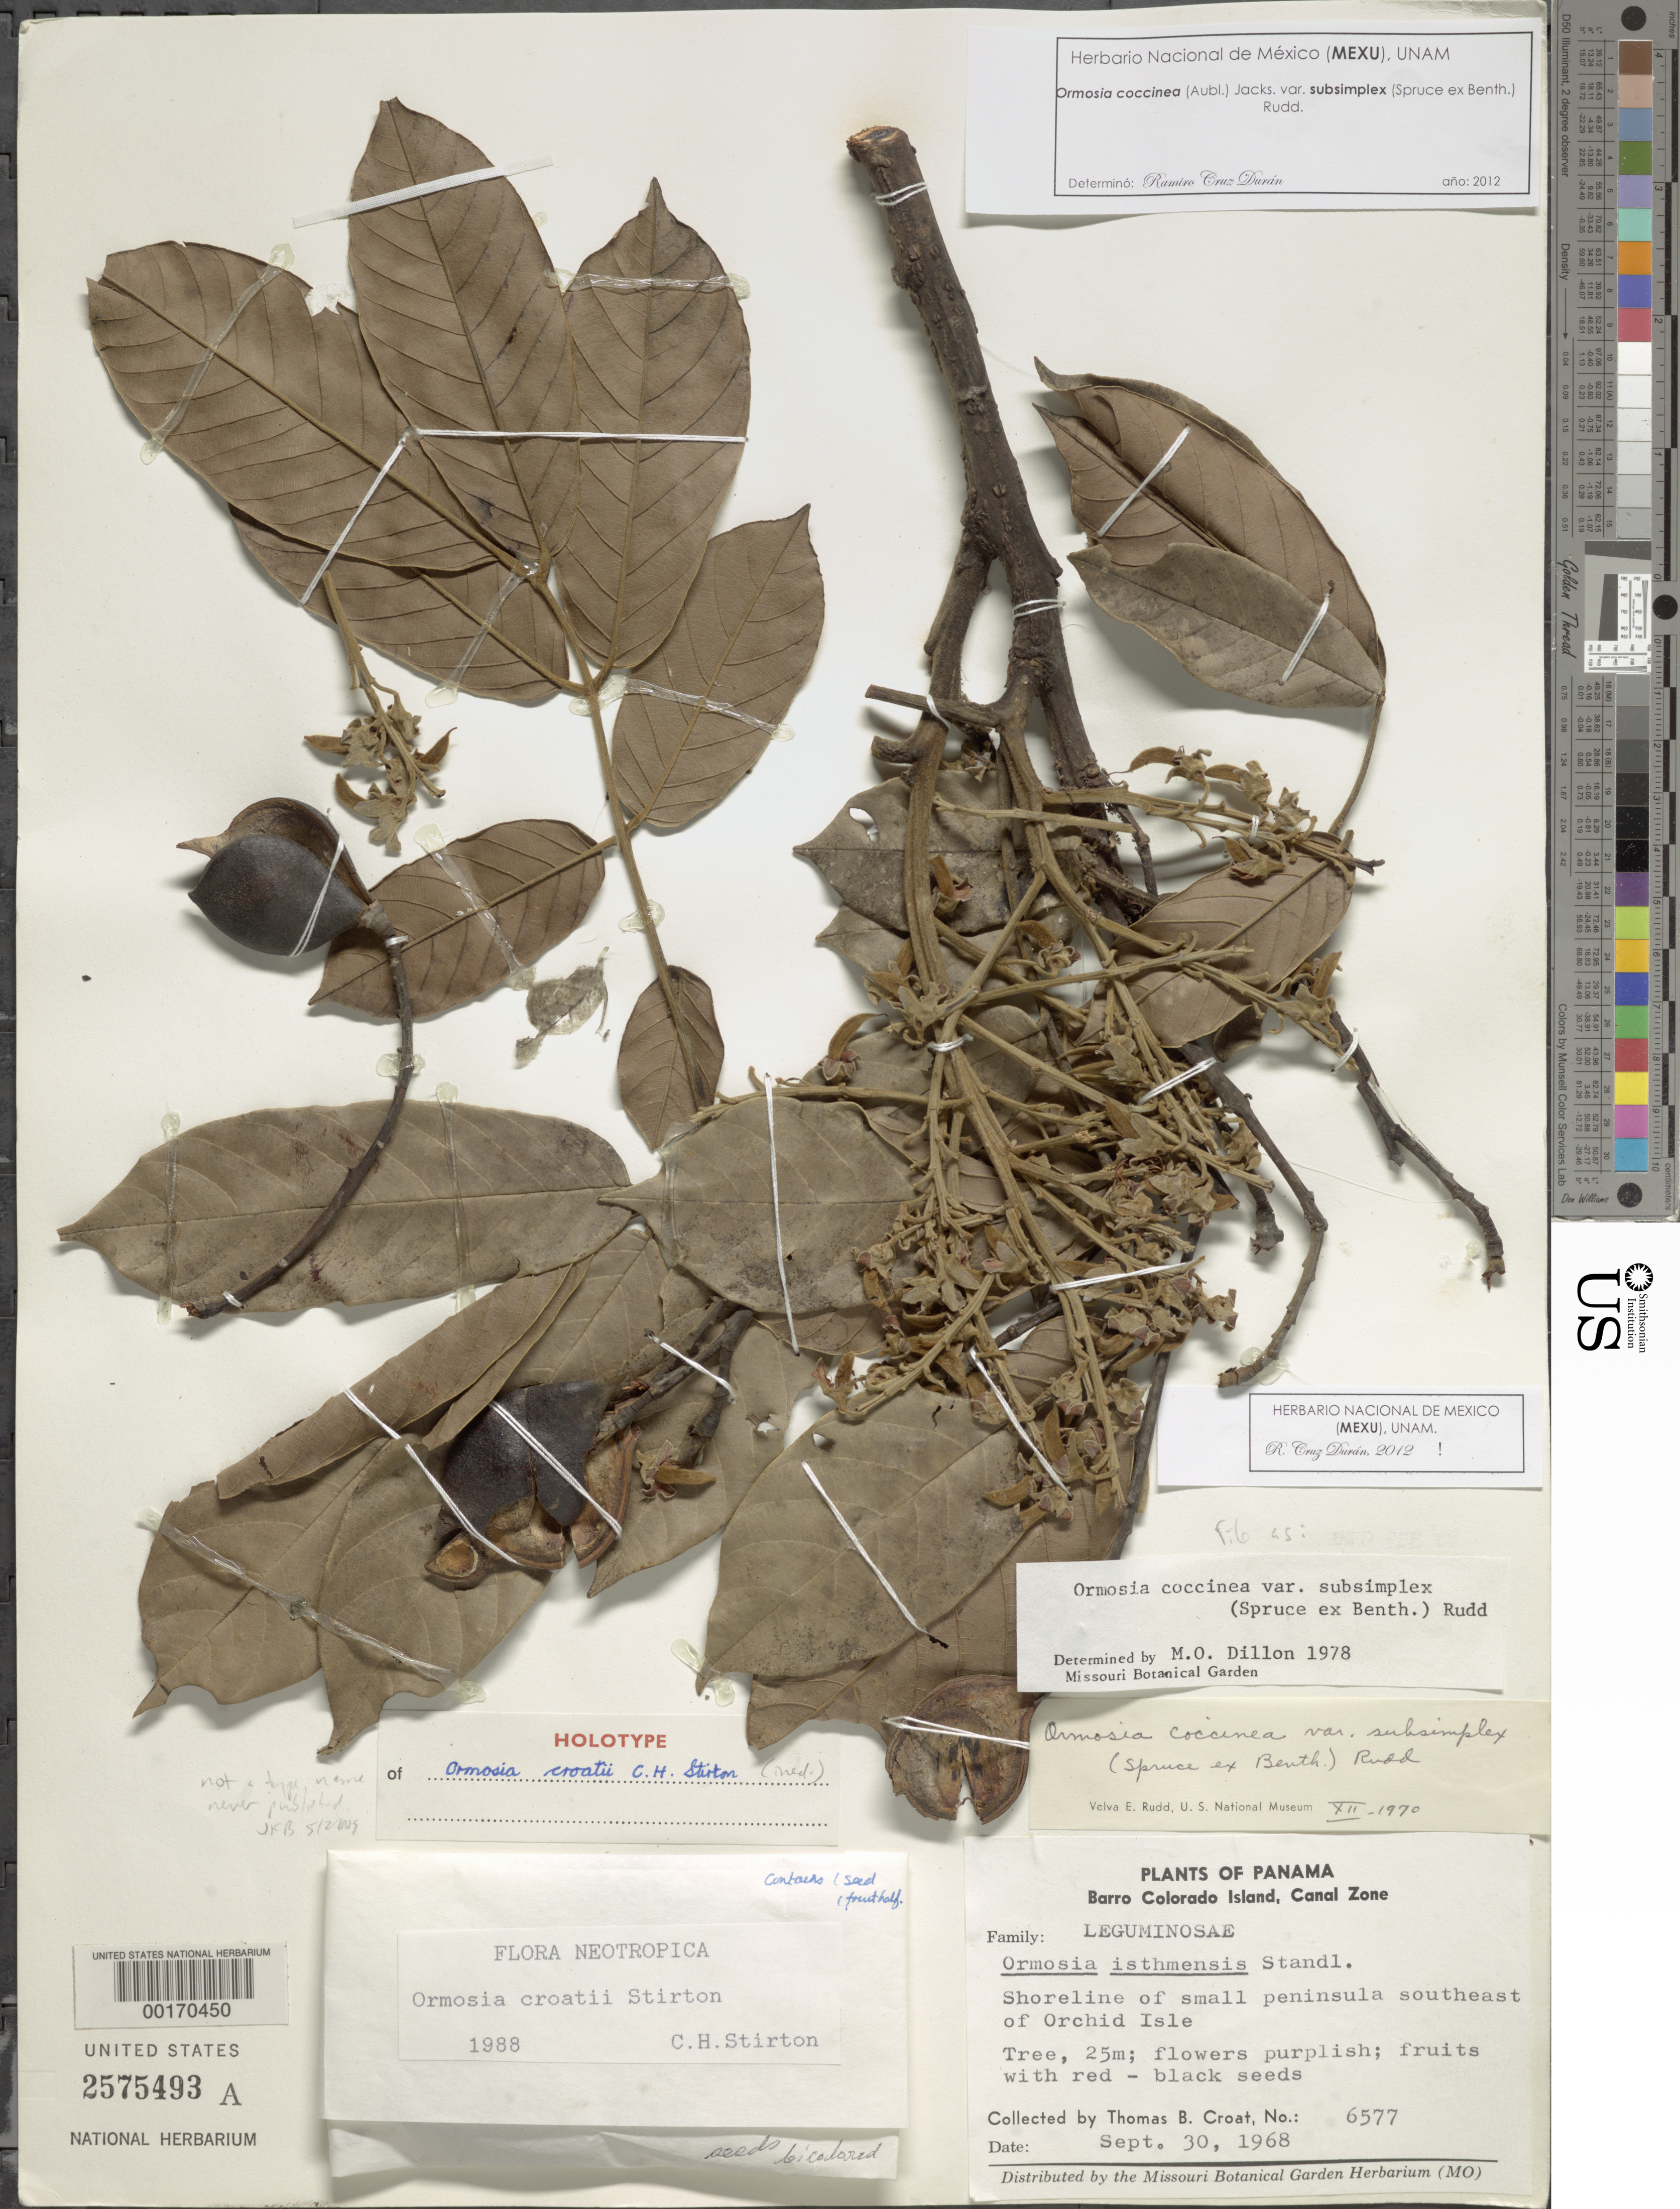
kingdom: Plantae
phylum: Tracheophyta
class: Magnoliopsida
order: Fabales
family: Fabaceae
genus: Ormosia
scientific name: Ormosia coccinea var. subsimplex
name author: (Spruce ex Benth.) Rudd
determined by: Rudd, V. E.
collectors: T. B. Croat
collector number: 6577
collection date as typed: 30 Sep 1968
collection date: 1968-09-30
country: Panama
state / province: Panamá Oeste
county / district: Canal Zone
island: Orchid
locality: Shoreline of small peninsula, SE of Orchid Isle.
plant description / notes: Specimen annotated by C.H. Stirton (s.d.) as holotype of Ormosia croatii Stirton. Not a type, name never published.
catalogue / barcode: US 2575493A